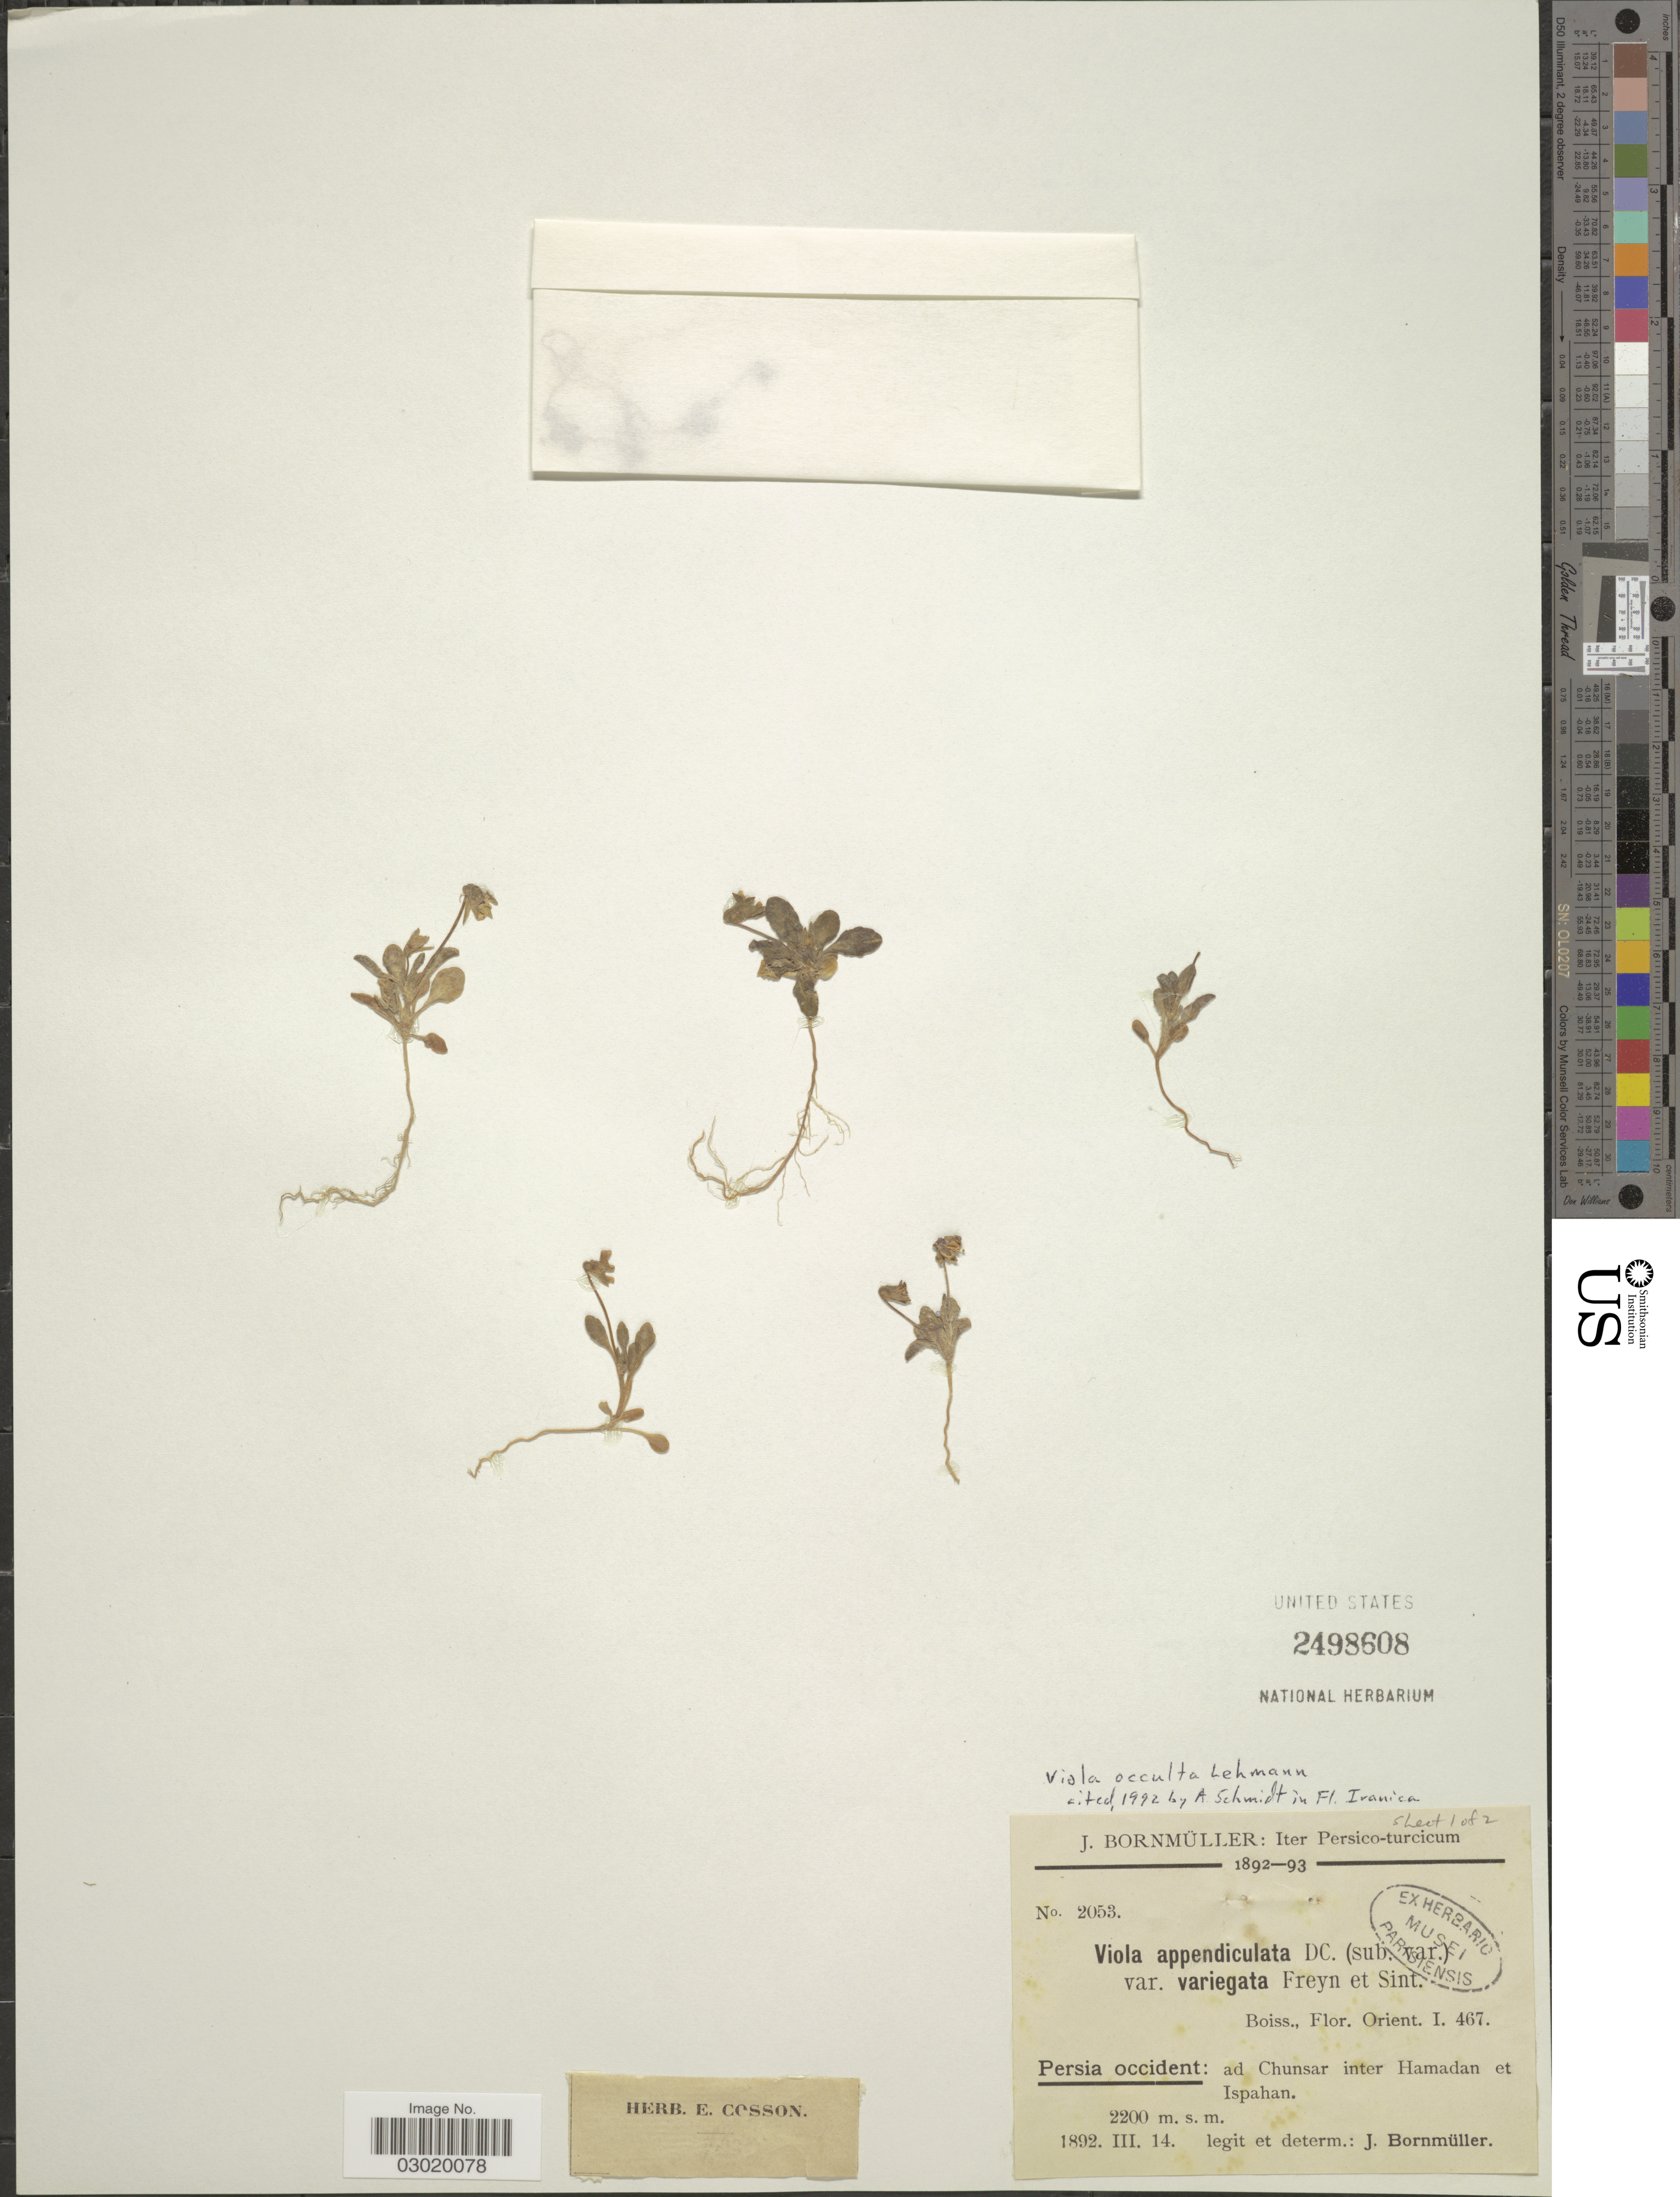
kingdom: Plantae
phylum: Tracheophyta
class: Magnoliopsida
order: Malpighiales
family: Violaceae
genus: Viola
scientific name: Viola occulta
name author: Lehm.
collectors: J. Bornmüller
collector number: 2053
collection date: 1892-03-14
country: Iran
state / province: Hamadan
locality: Persia occident: ad Chunsar inter Hamadan et Ispahan.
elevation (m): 2200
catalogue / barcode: US 2498608